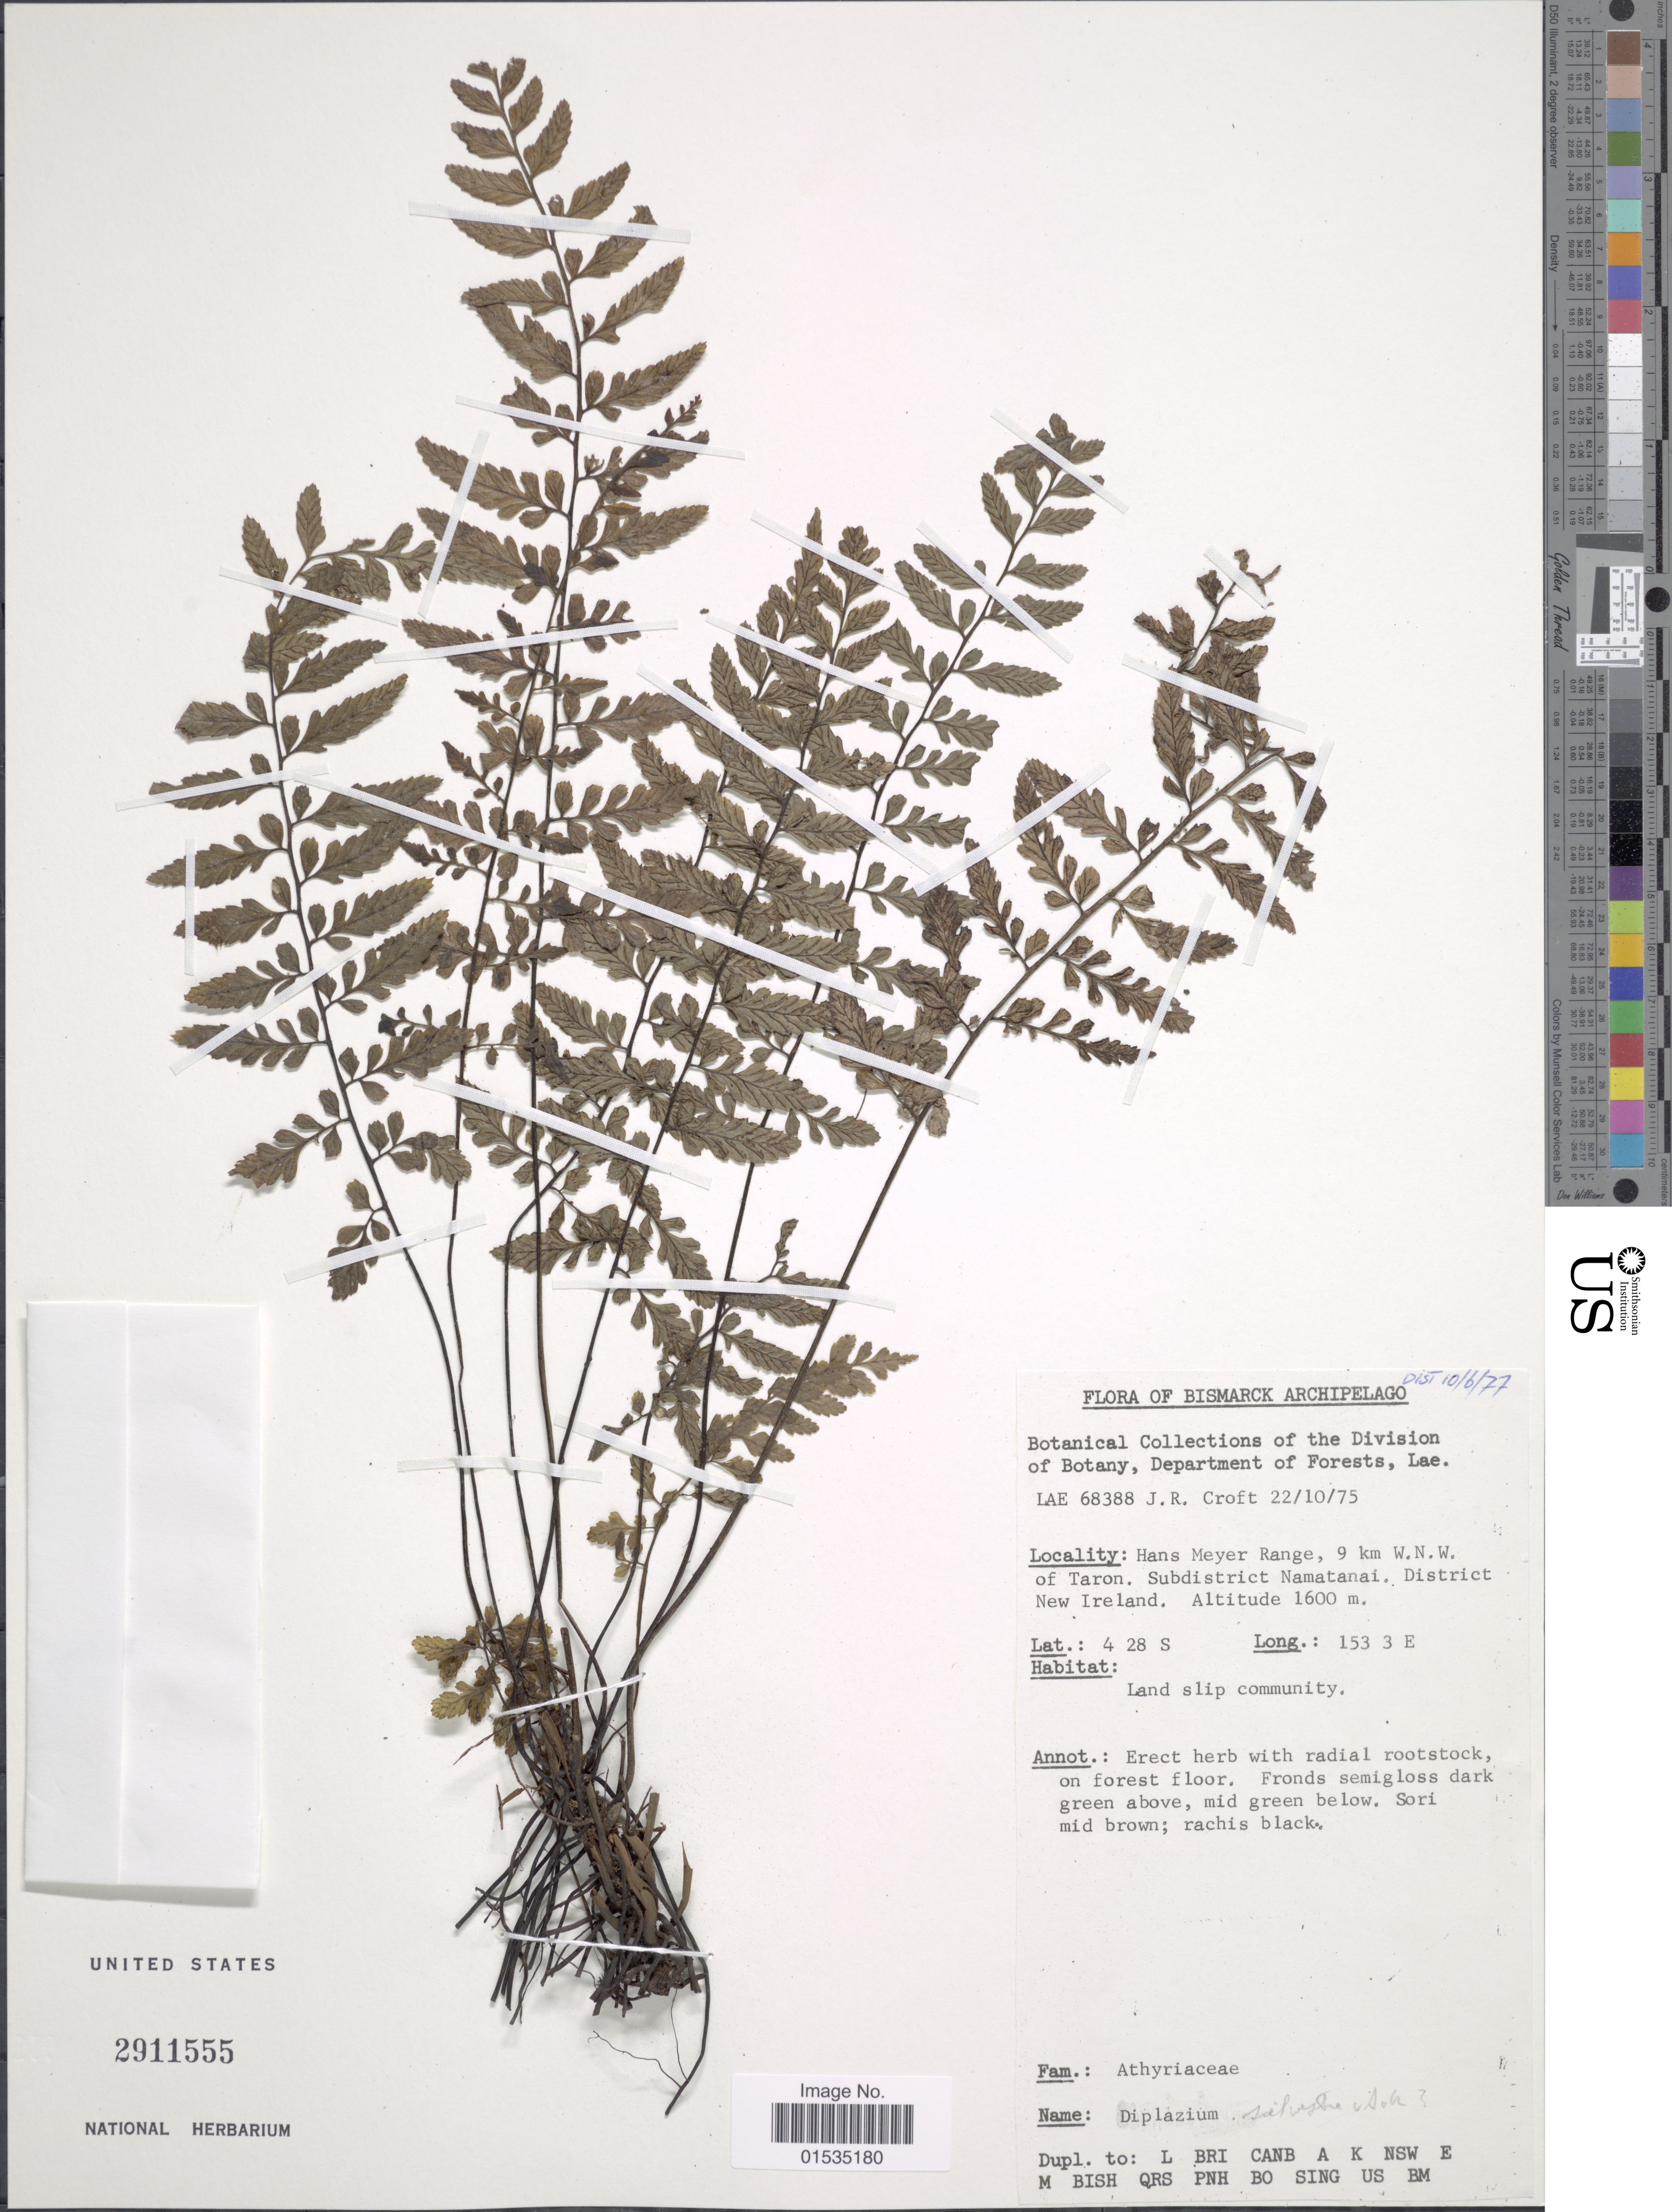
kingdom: Plantae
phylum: Tracheophyta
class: Polypodiopsida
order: Polypodiales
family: Athyriaceae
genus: Diplazium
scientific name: Diplazium silvestre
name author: Alderw.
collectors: J. R. Croft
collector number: LAE 68388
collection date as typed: Transcribed d/m/y: 22/10/75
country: Papua New Guinea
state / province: New Ireland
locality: Hans Meyer Range, 9 km W.N.W. of Taron, Subdistrict Namatanai District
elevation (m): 1600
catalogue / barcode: US 2911555